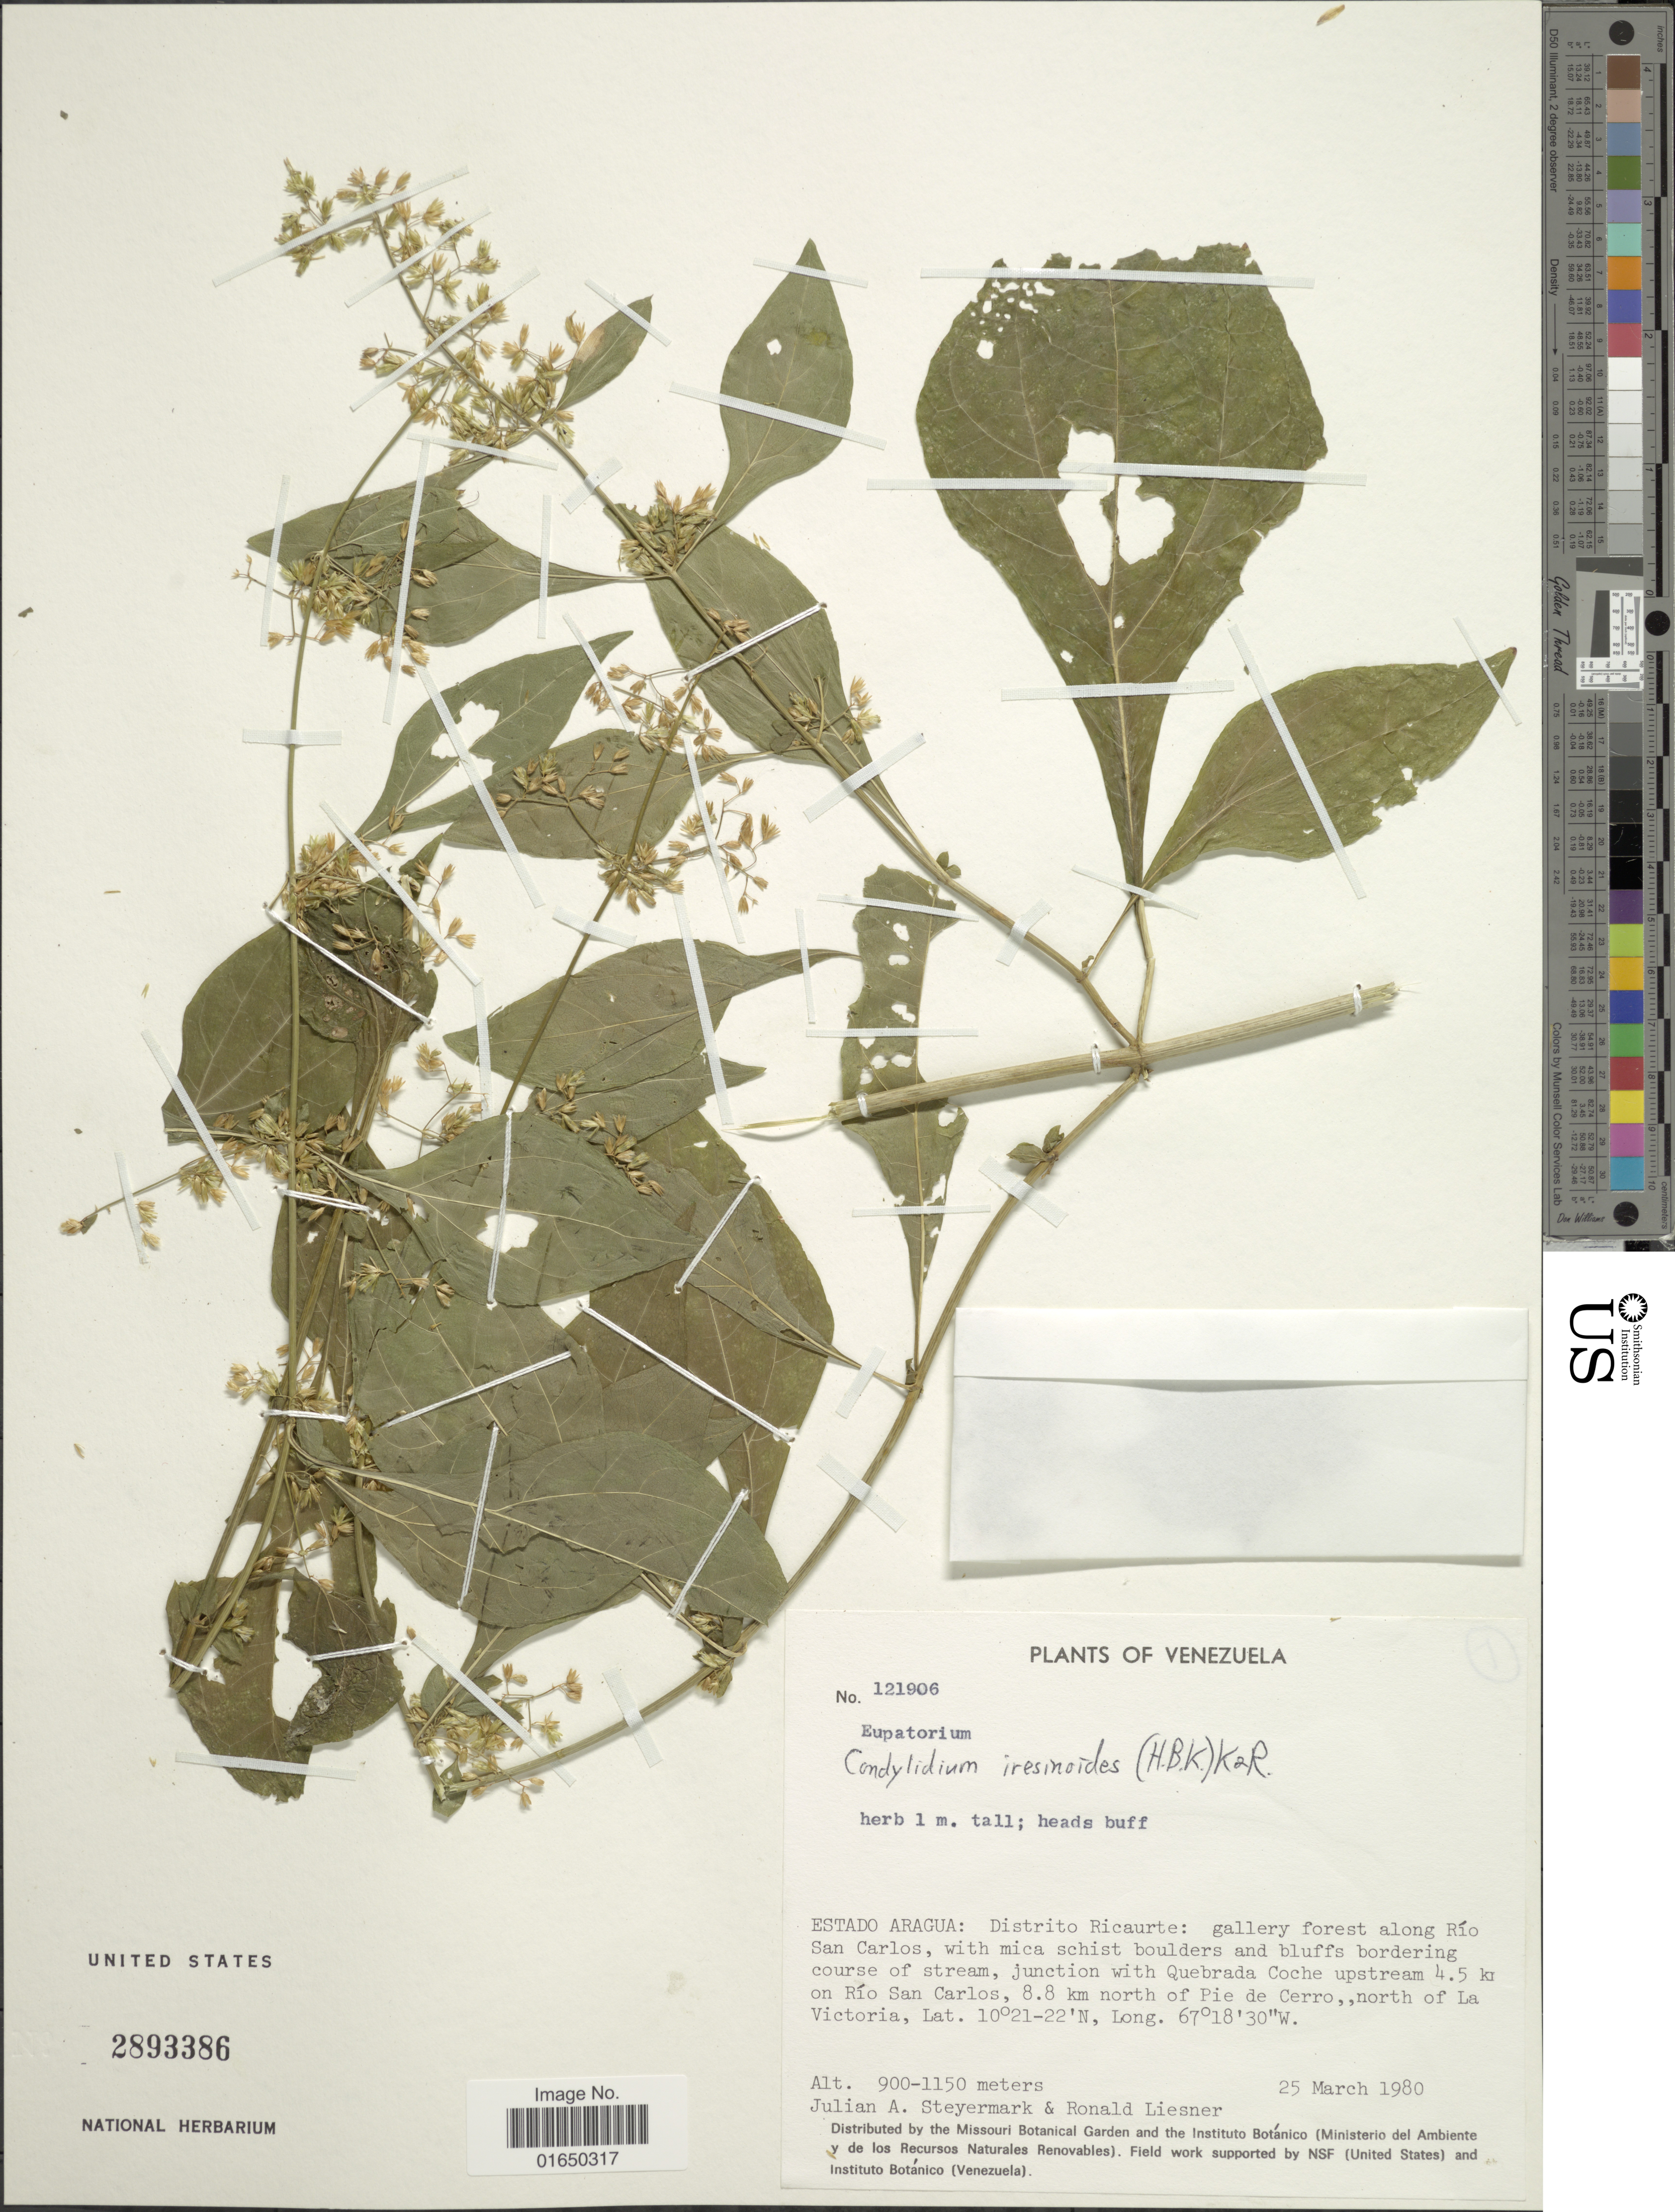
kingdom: Plantae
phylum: Tracheophyta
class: Magnoliopsida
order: Asterales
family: Asteraceae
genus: Condylidium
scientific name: Condylidium iresinoides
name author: (Kunth) R.M. King & H. Rob.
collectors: J. Steyermark & R. L. Liesner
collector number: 121906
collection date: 1980-03-25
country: Venezuela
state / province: Aragua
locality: Distrito Ricaurte: gallery forest along Rio San Carlos, with mica schist boulders and bluffs bordering course of stream, junction with Quebrada Coche upstream 4.5 km on Rio San Carlon, 8.8 km north of Pie de Cerr,, north of La Victoria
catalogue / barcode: US 2893386